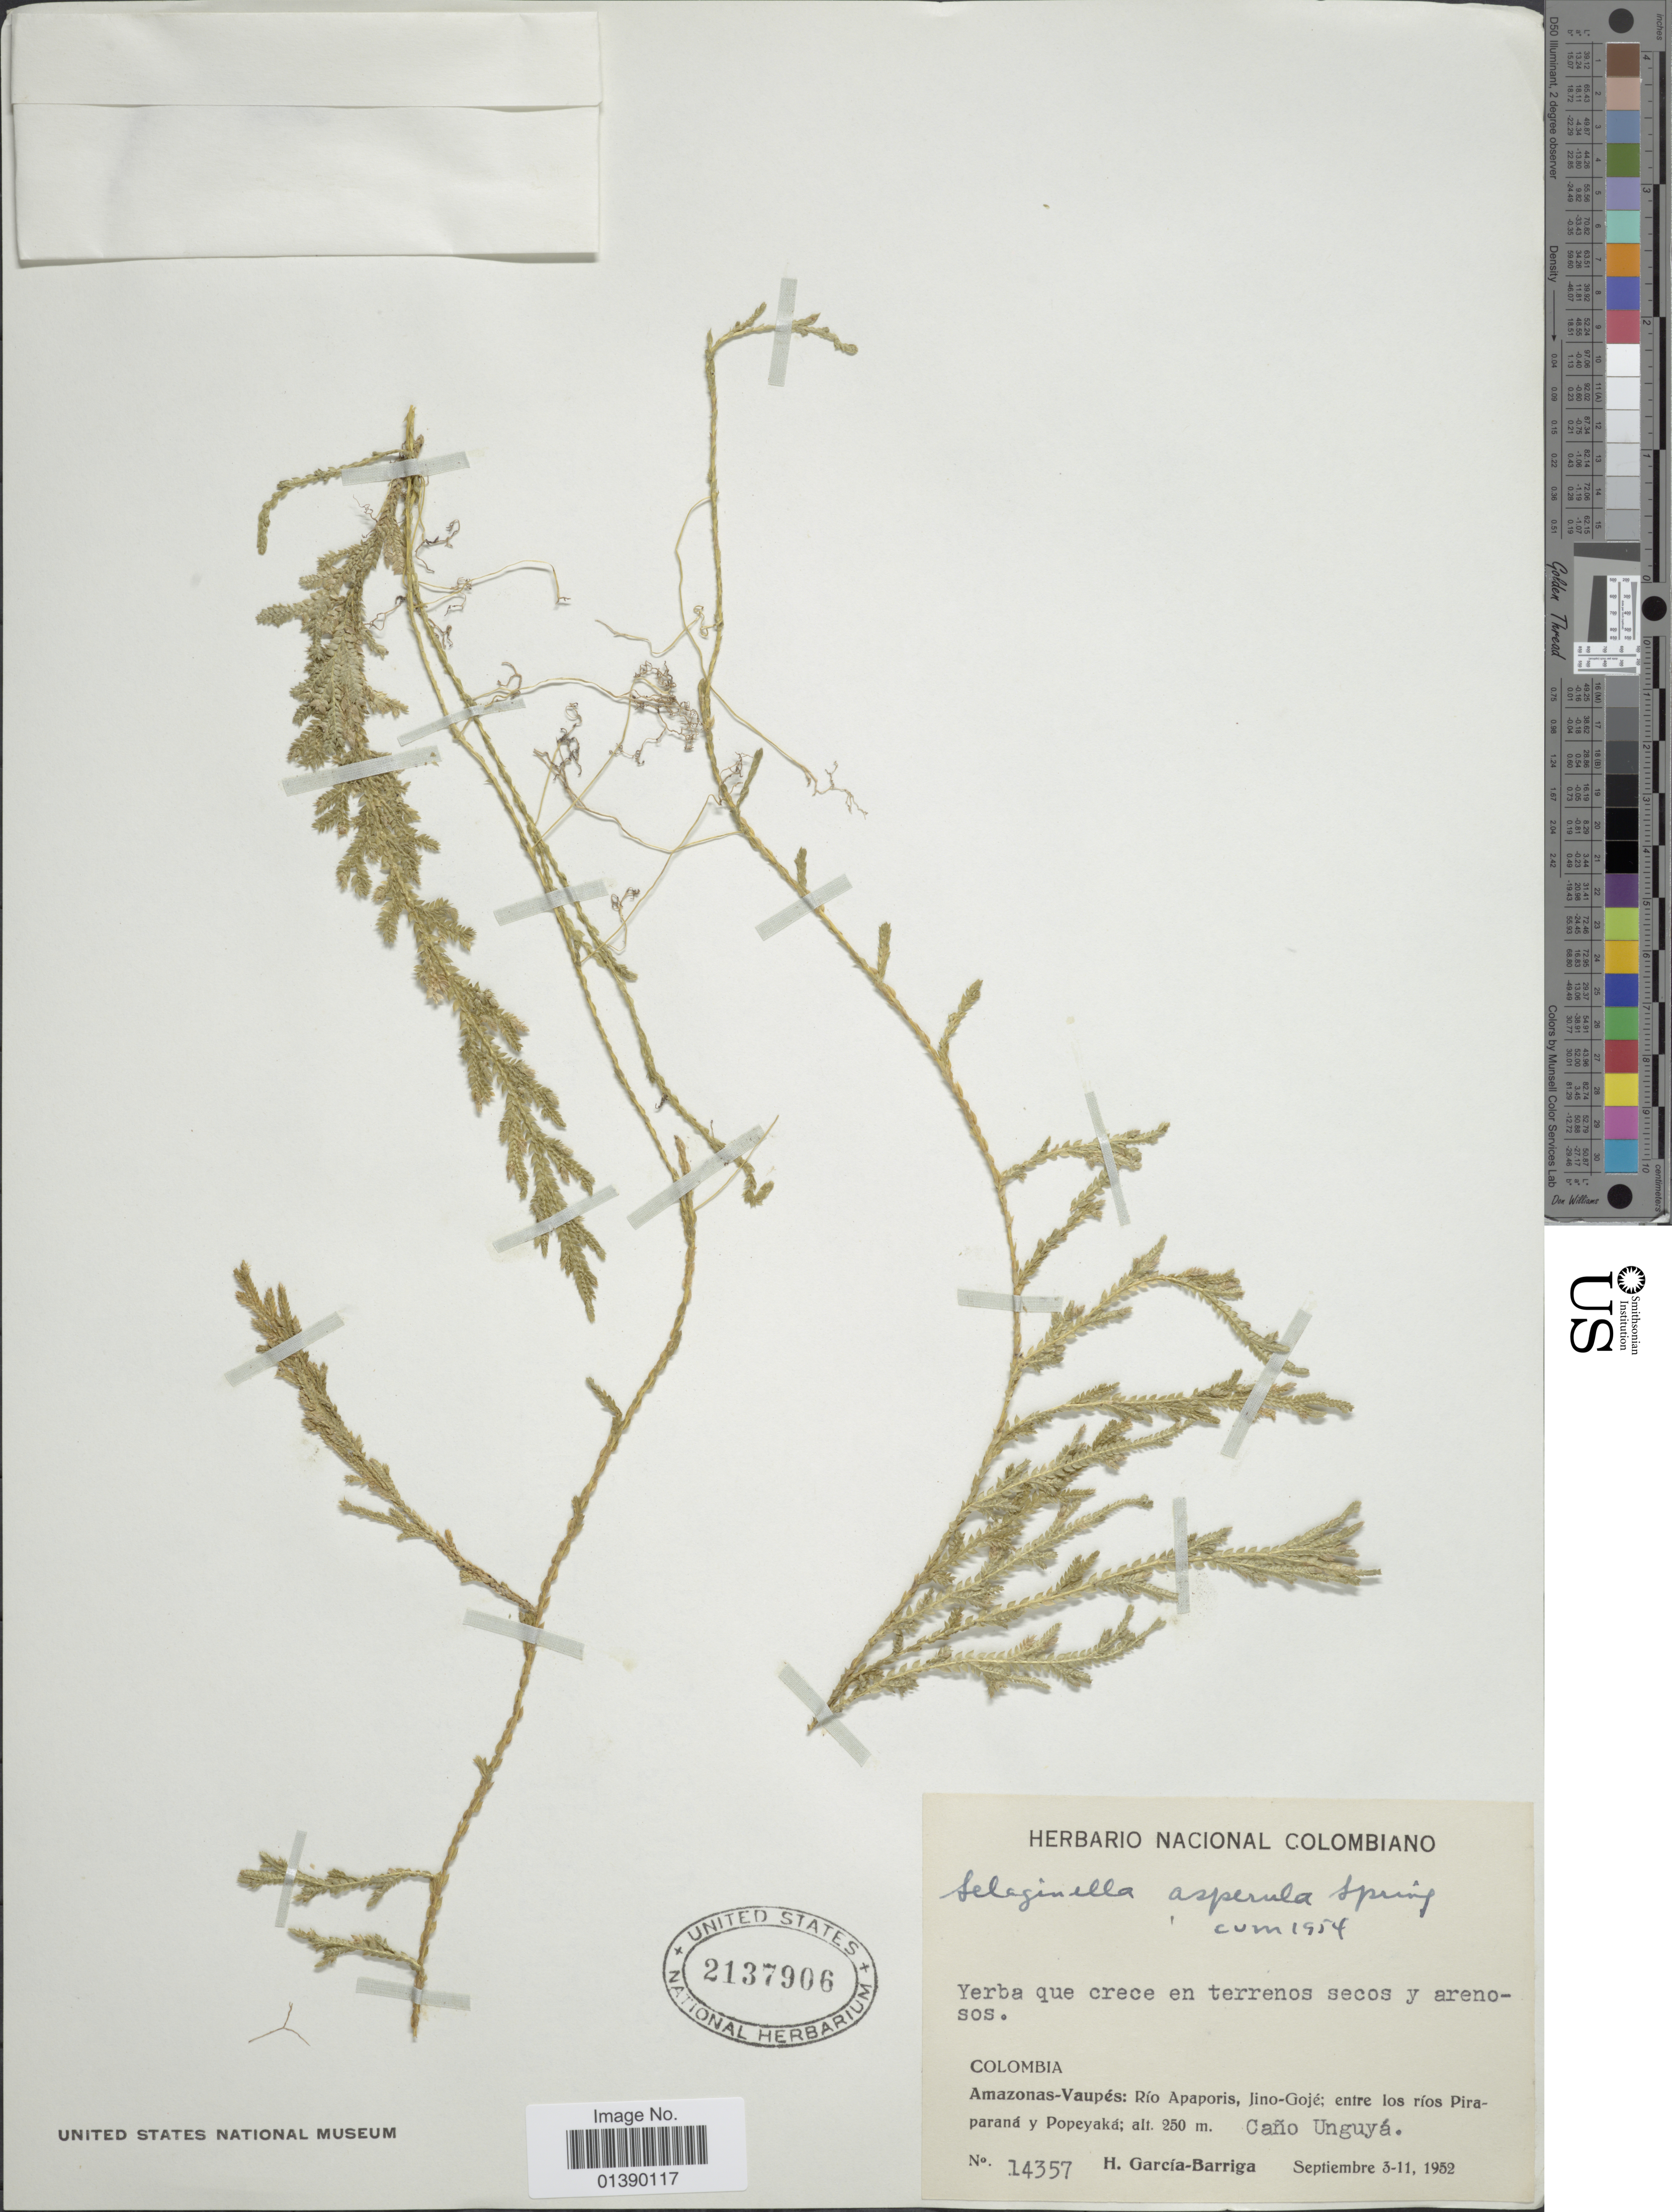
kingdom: Plantae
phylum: Tracheophyta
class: Lycopodiopsida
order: Selaginellales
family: Selaginellaceae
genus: Selaginella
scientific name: Selaginella asperula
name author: Spring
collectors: H. García Barriga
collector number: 14357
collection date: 1950-09-03/1952-09-11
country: Colombia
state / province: Vaupés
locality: Amazonas: Río Apaporis, Jino-Gojé: entre los ríos Piraparaná y Popeyaká, Caño Unguyá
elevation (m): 250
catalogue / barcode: US 2137906